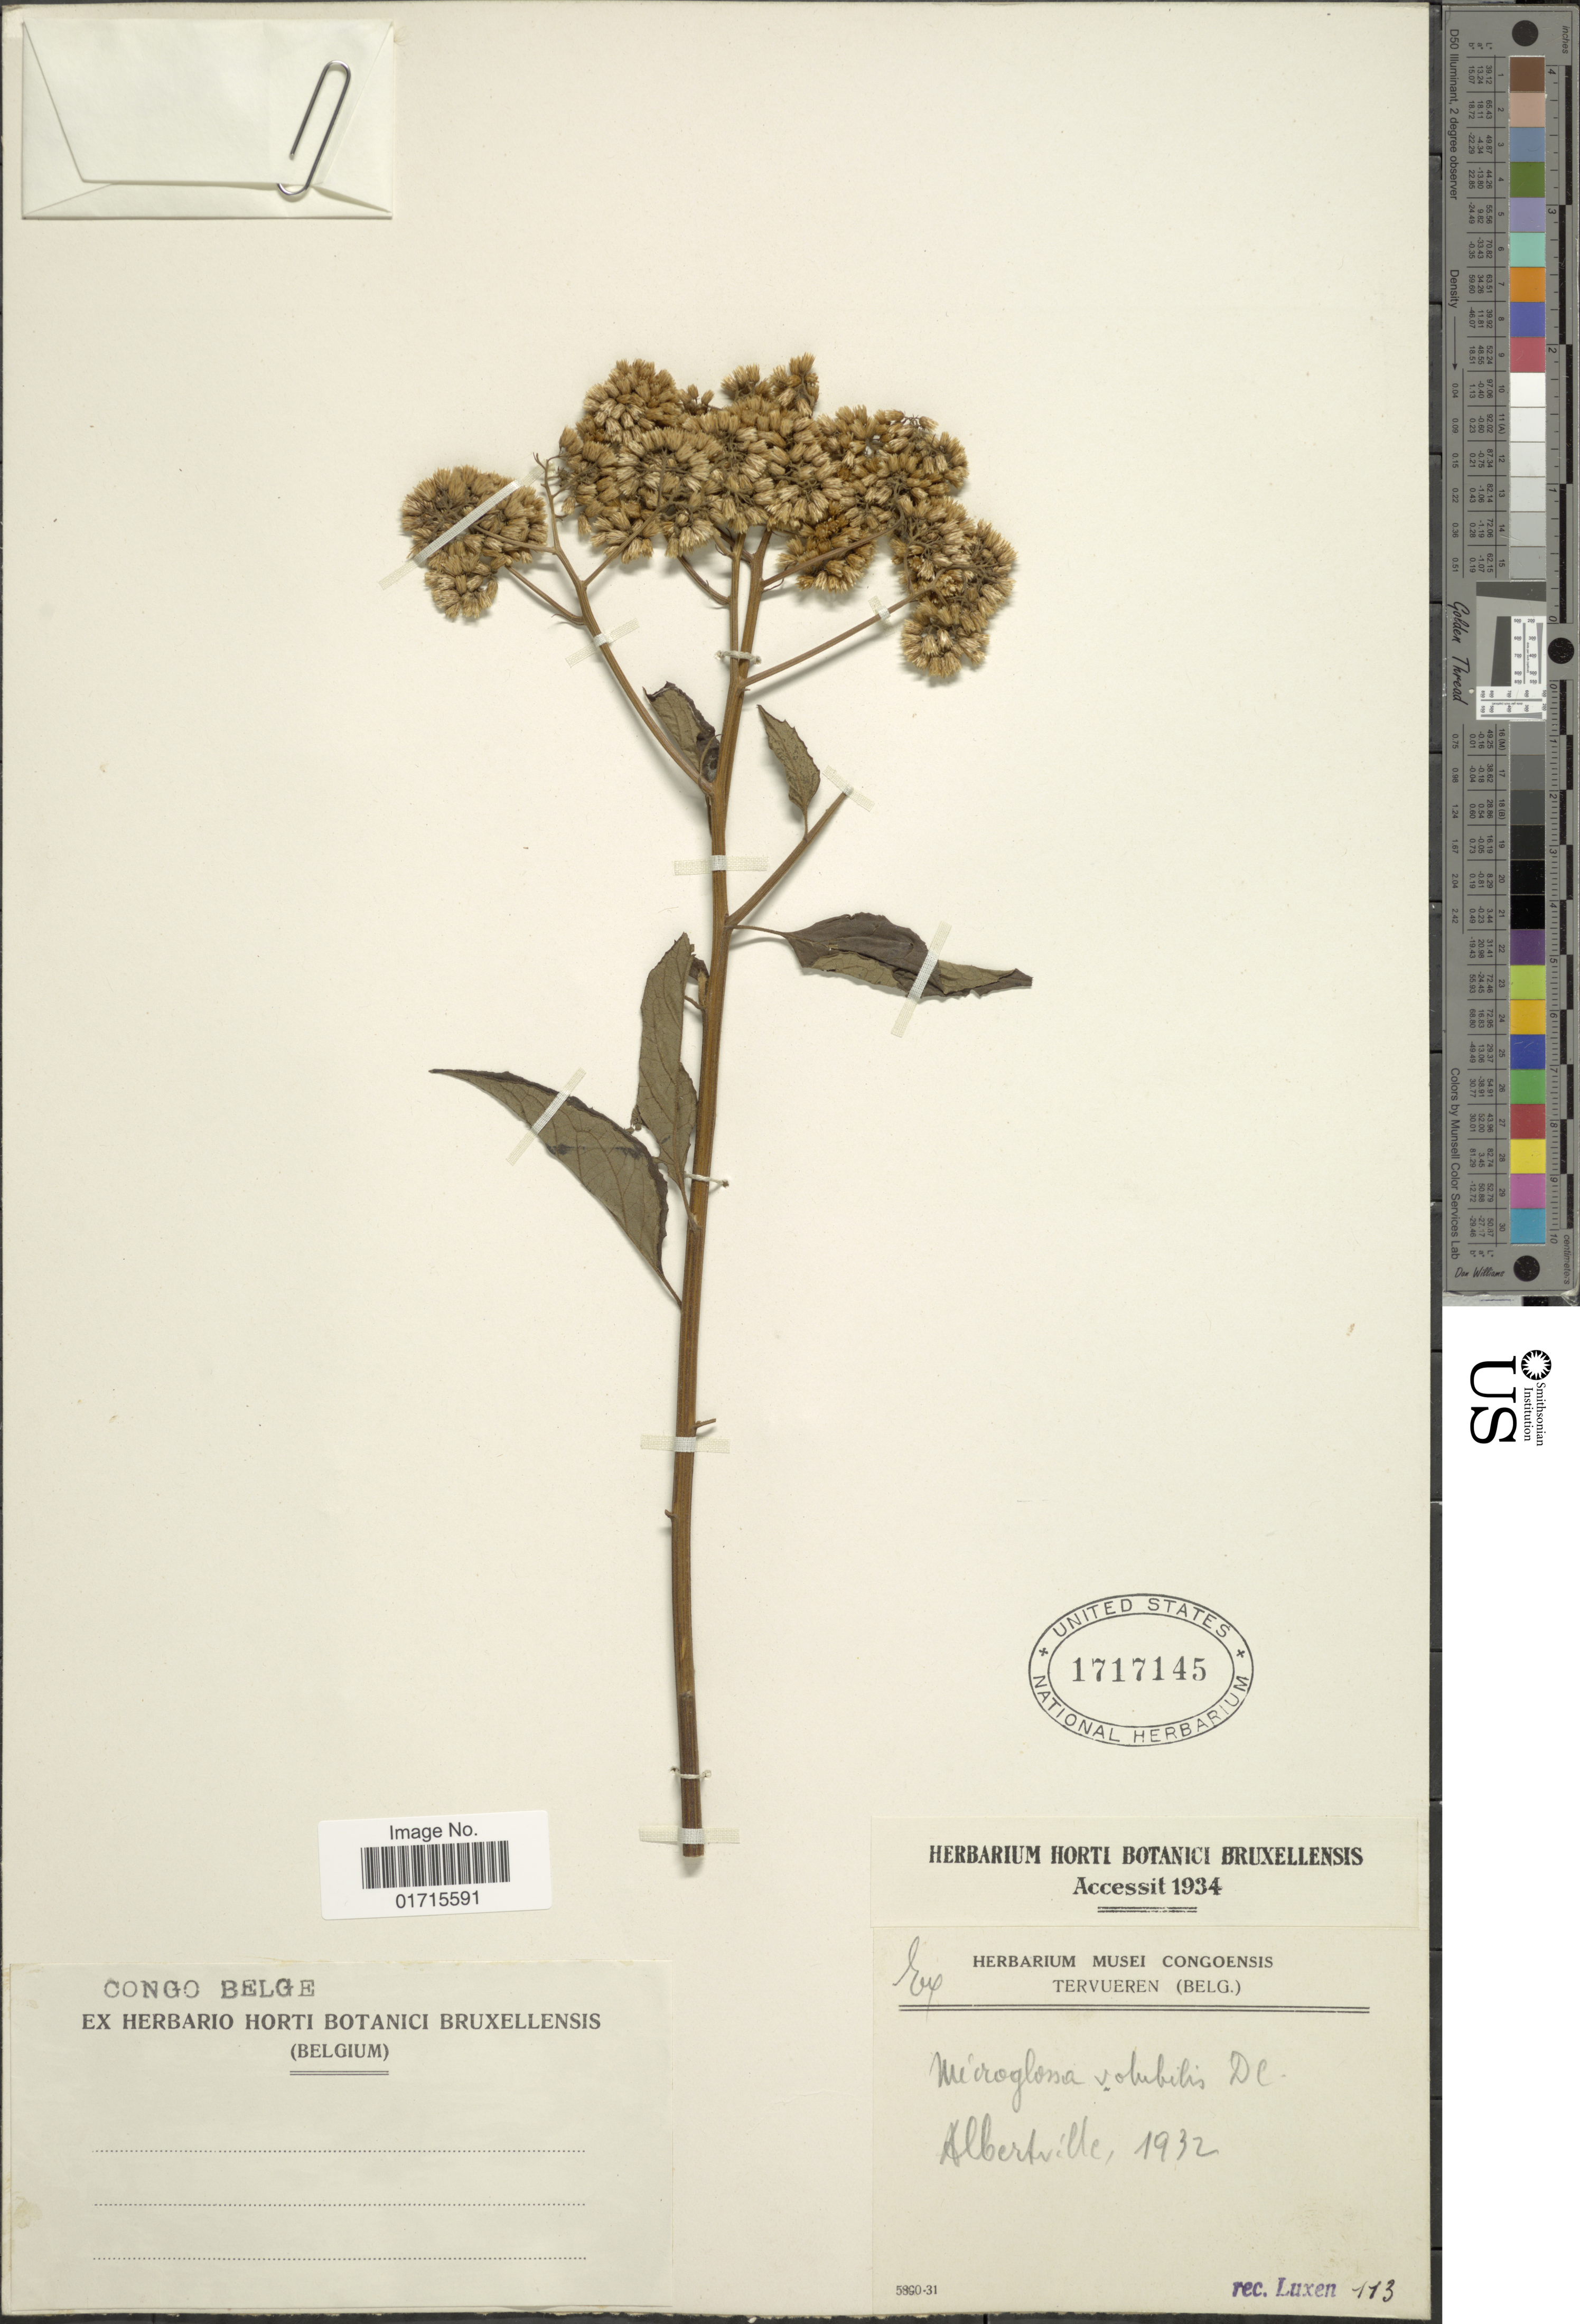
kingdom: Plantae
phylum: Tracheophyta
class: Magnoliopsida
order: Asterales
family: Asteraceae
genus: Microglossa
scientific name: Microglossa volubilis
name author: DC.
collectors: Luxen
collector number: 113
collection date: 1932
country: Congo, Democratic Republic of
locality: Congo Belge, Albertville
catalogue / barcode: US 1717145